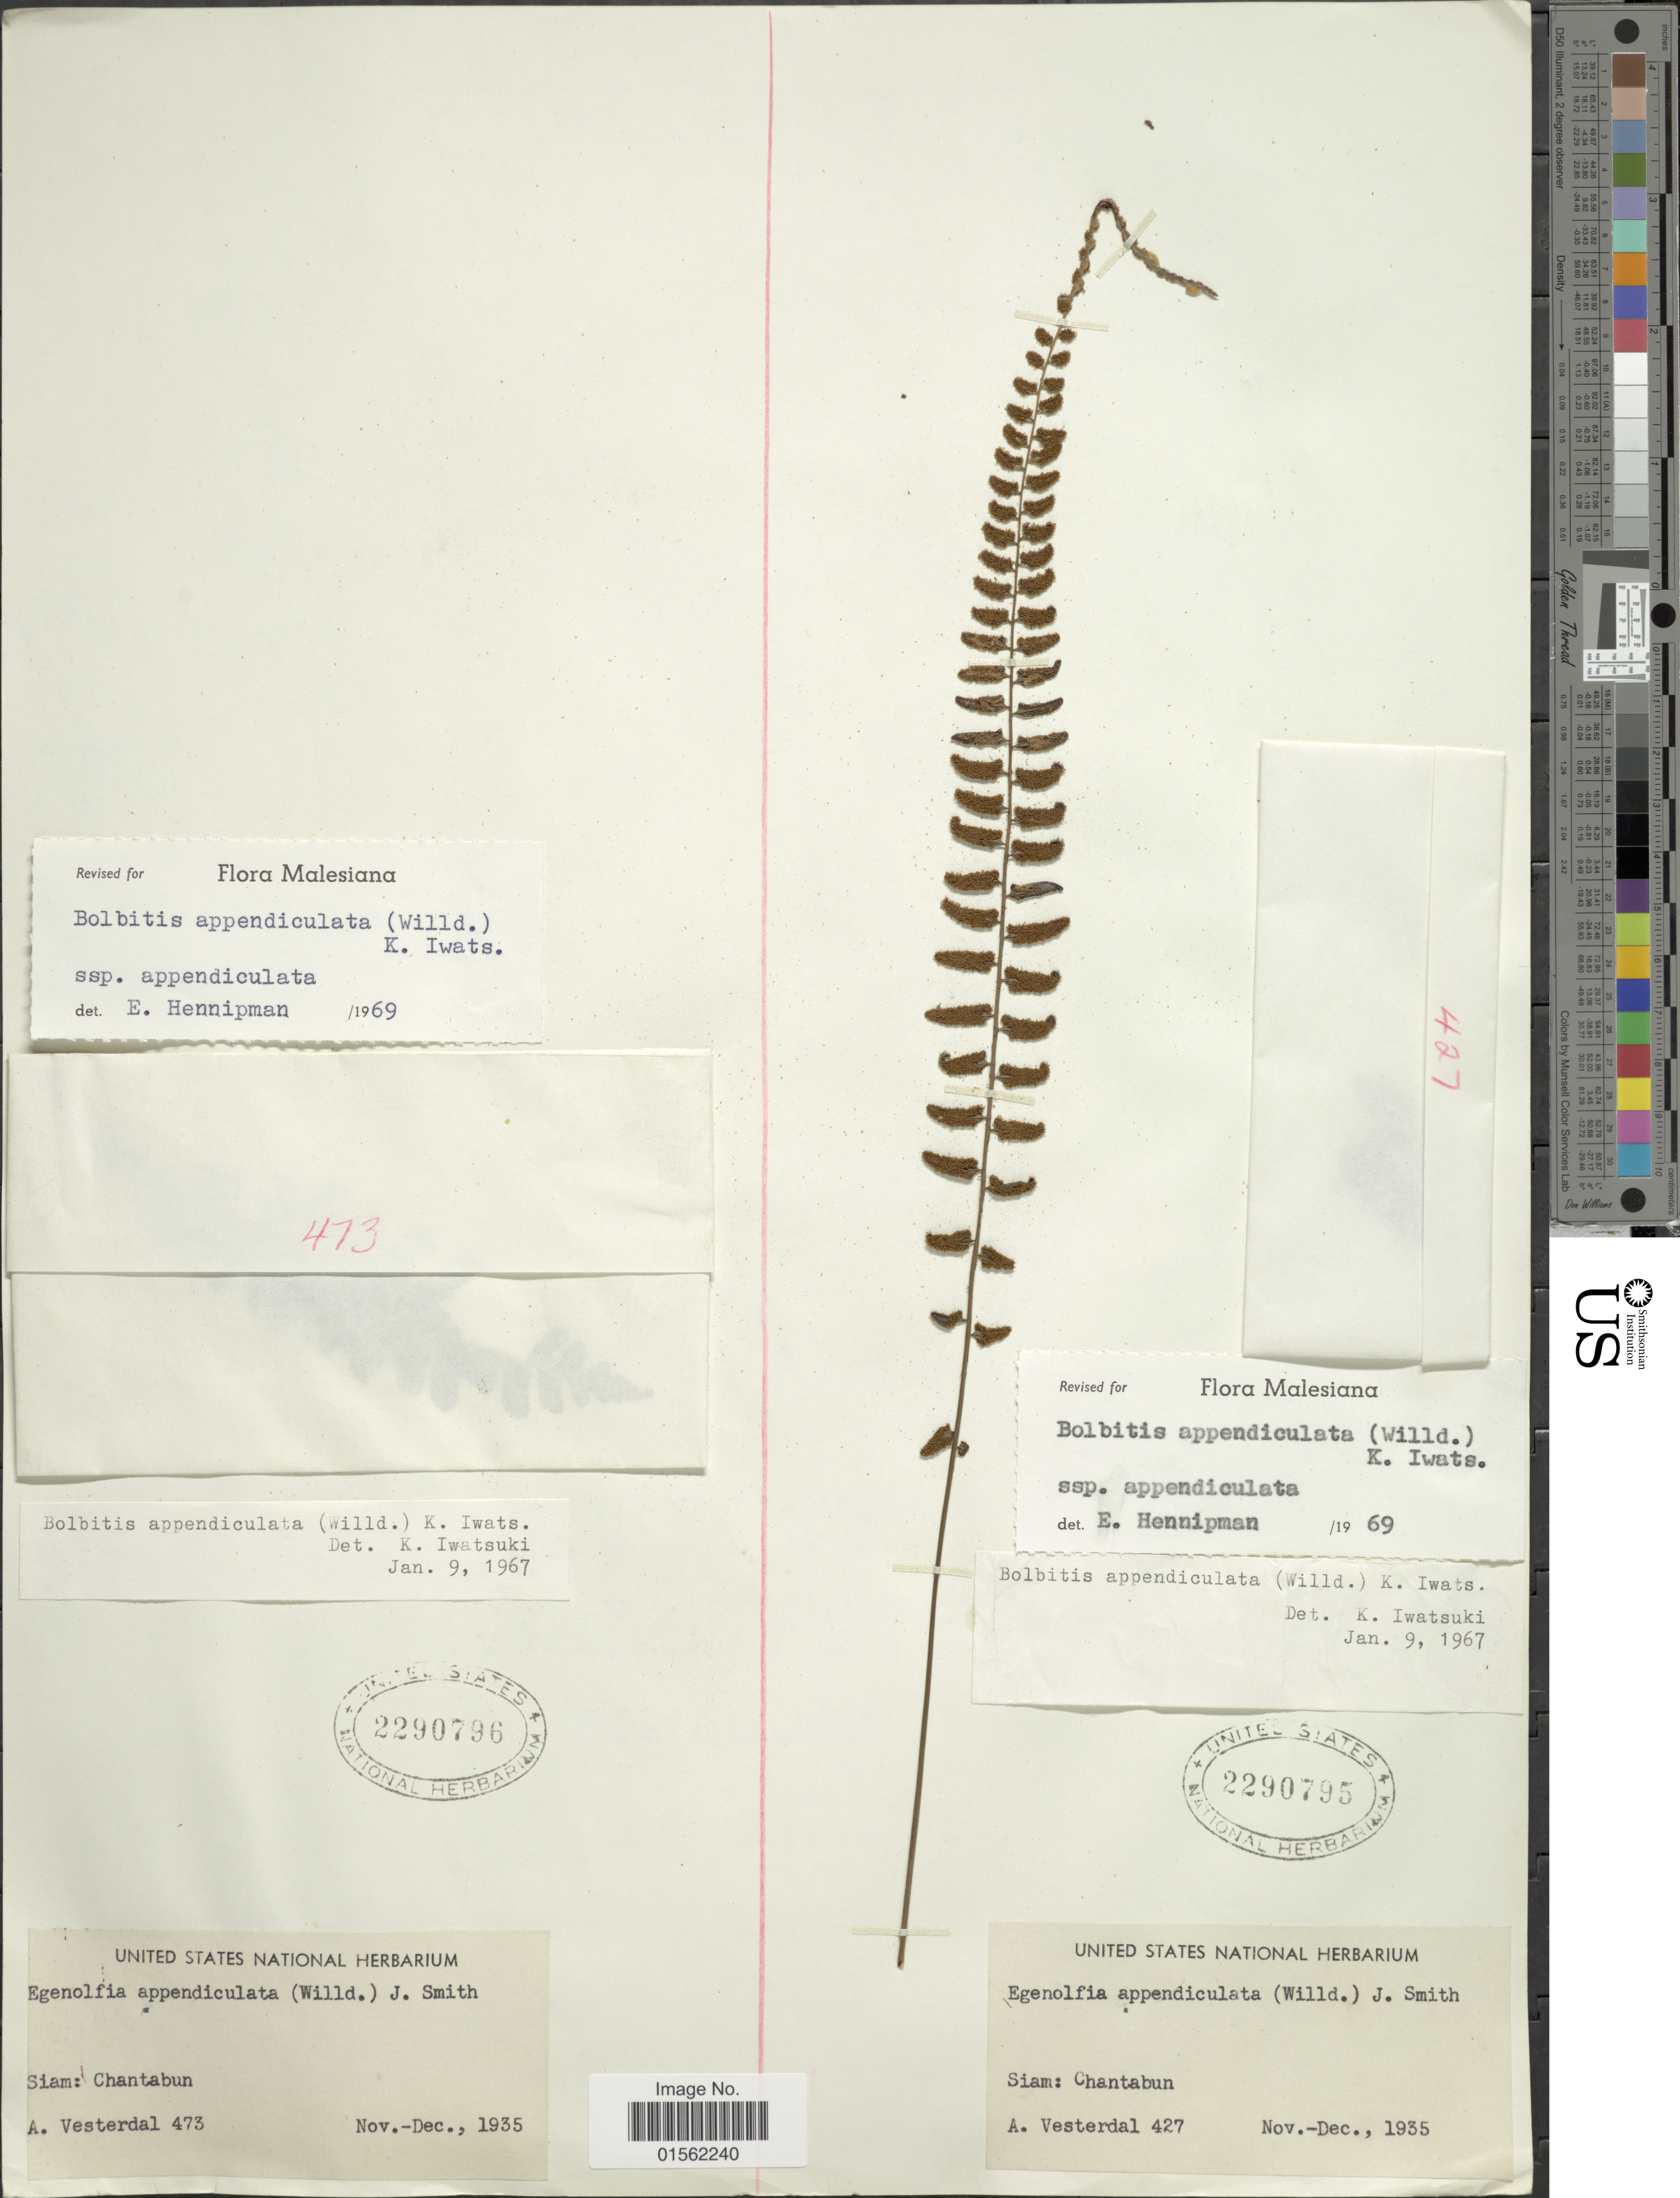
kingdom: Plantae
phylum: Tracheophyta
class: Polypodiopsida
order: Polypodiales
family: Dryopteridaceae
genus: Bolbitis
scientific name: Bolbitis appendiculata var. appendiculata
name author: (Willd.) K. Iwats.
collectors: A. Vesterdal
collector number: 473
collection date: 1935-11/1935-12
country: Thailand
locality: Siam: Chantabun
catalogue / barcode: US 2290796-2